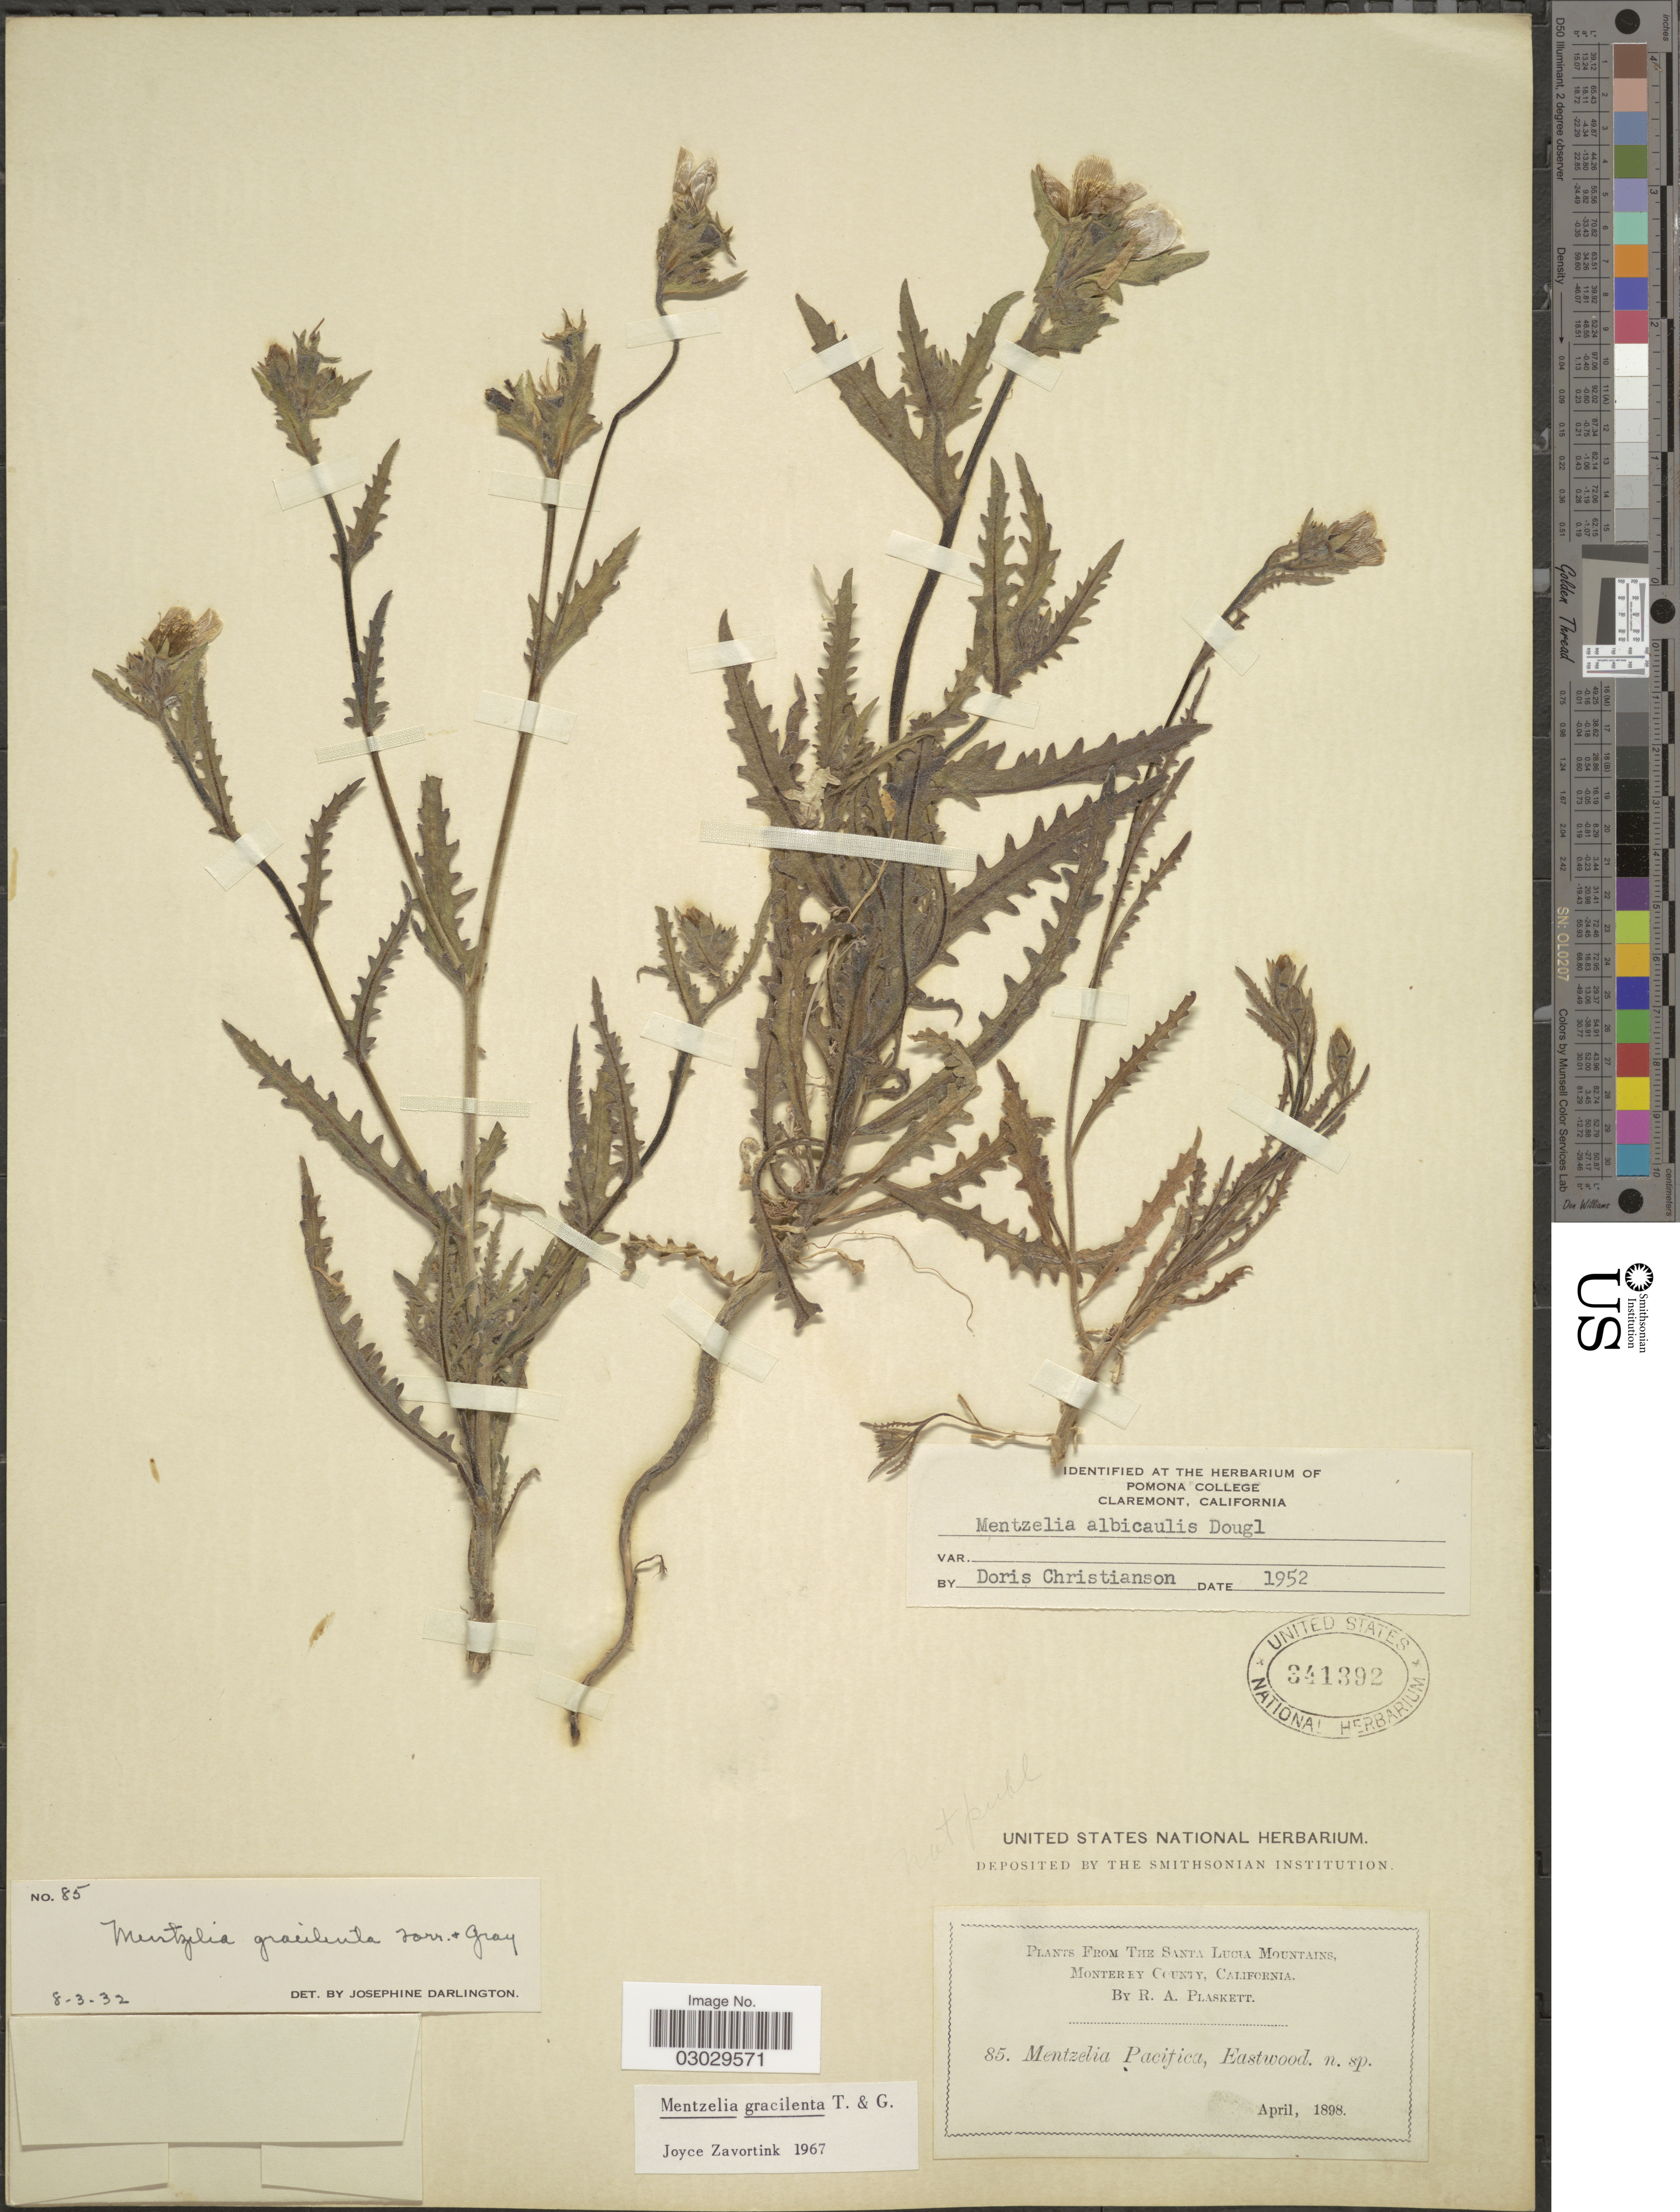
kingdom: Plantae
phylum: Tracheophyta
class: Magnoliopsida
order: Cornales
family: Loasaceae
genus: Mentzelia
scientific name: Mentzelia gracilenta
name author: Torr. & A. Gray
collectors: R. Plaskett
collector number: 85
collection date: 1898-04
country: United States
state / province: California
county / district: Monterey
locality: The Santa Lucia Mountains, Monterey County.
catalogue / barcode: US 341392